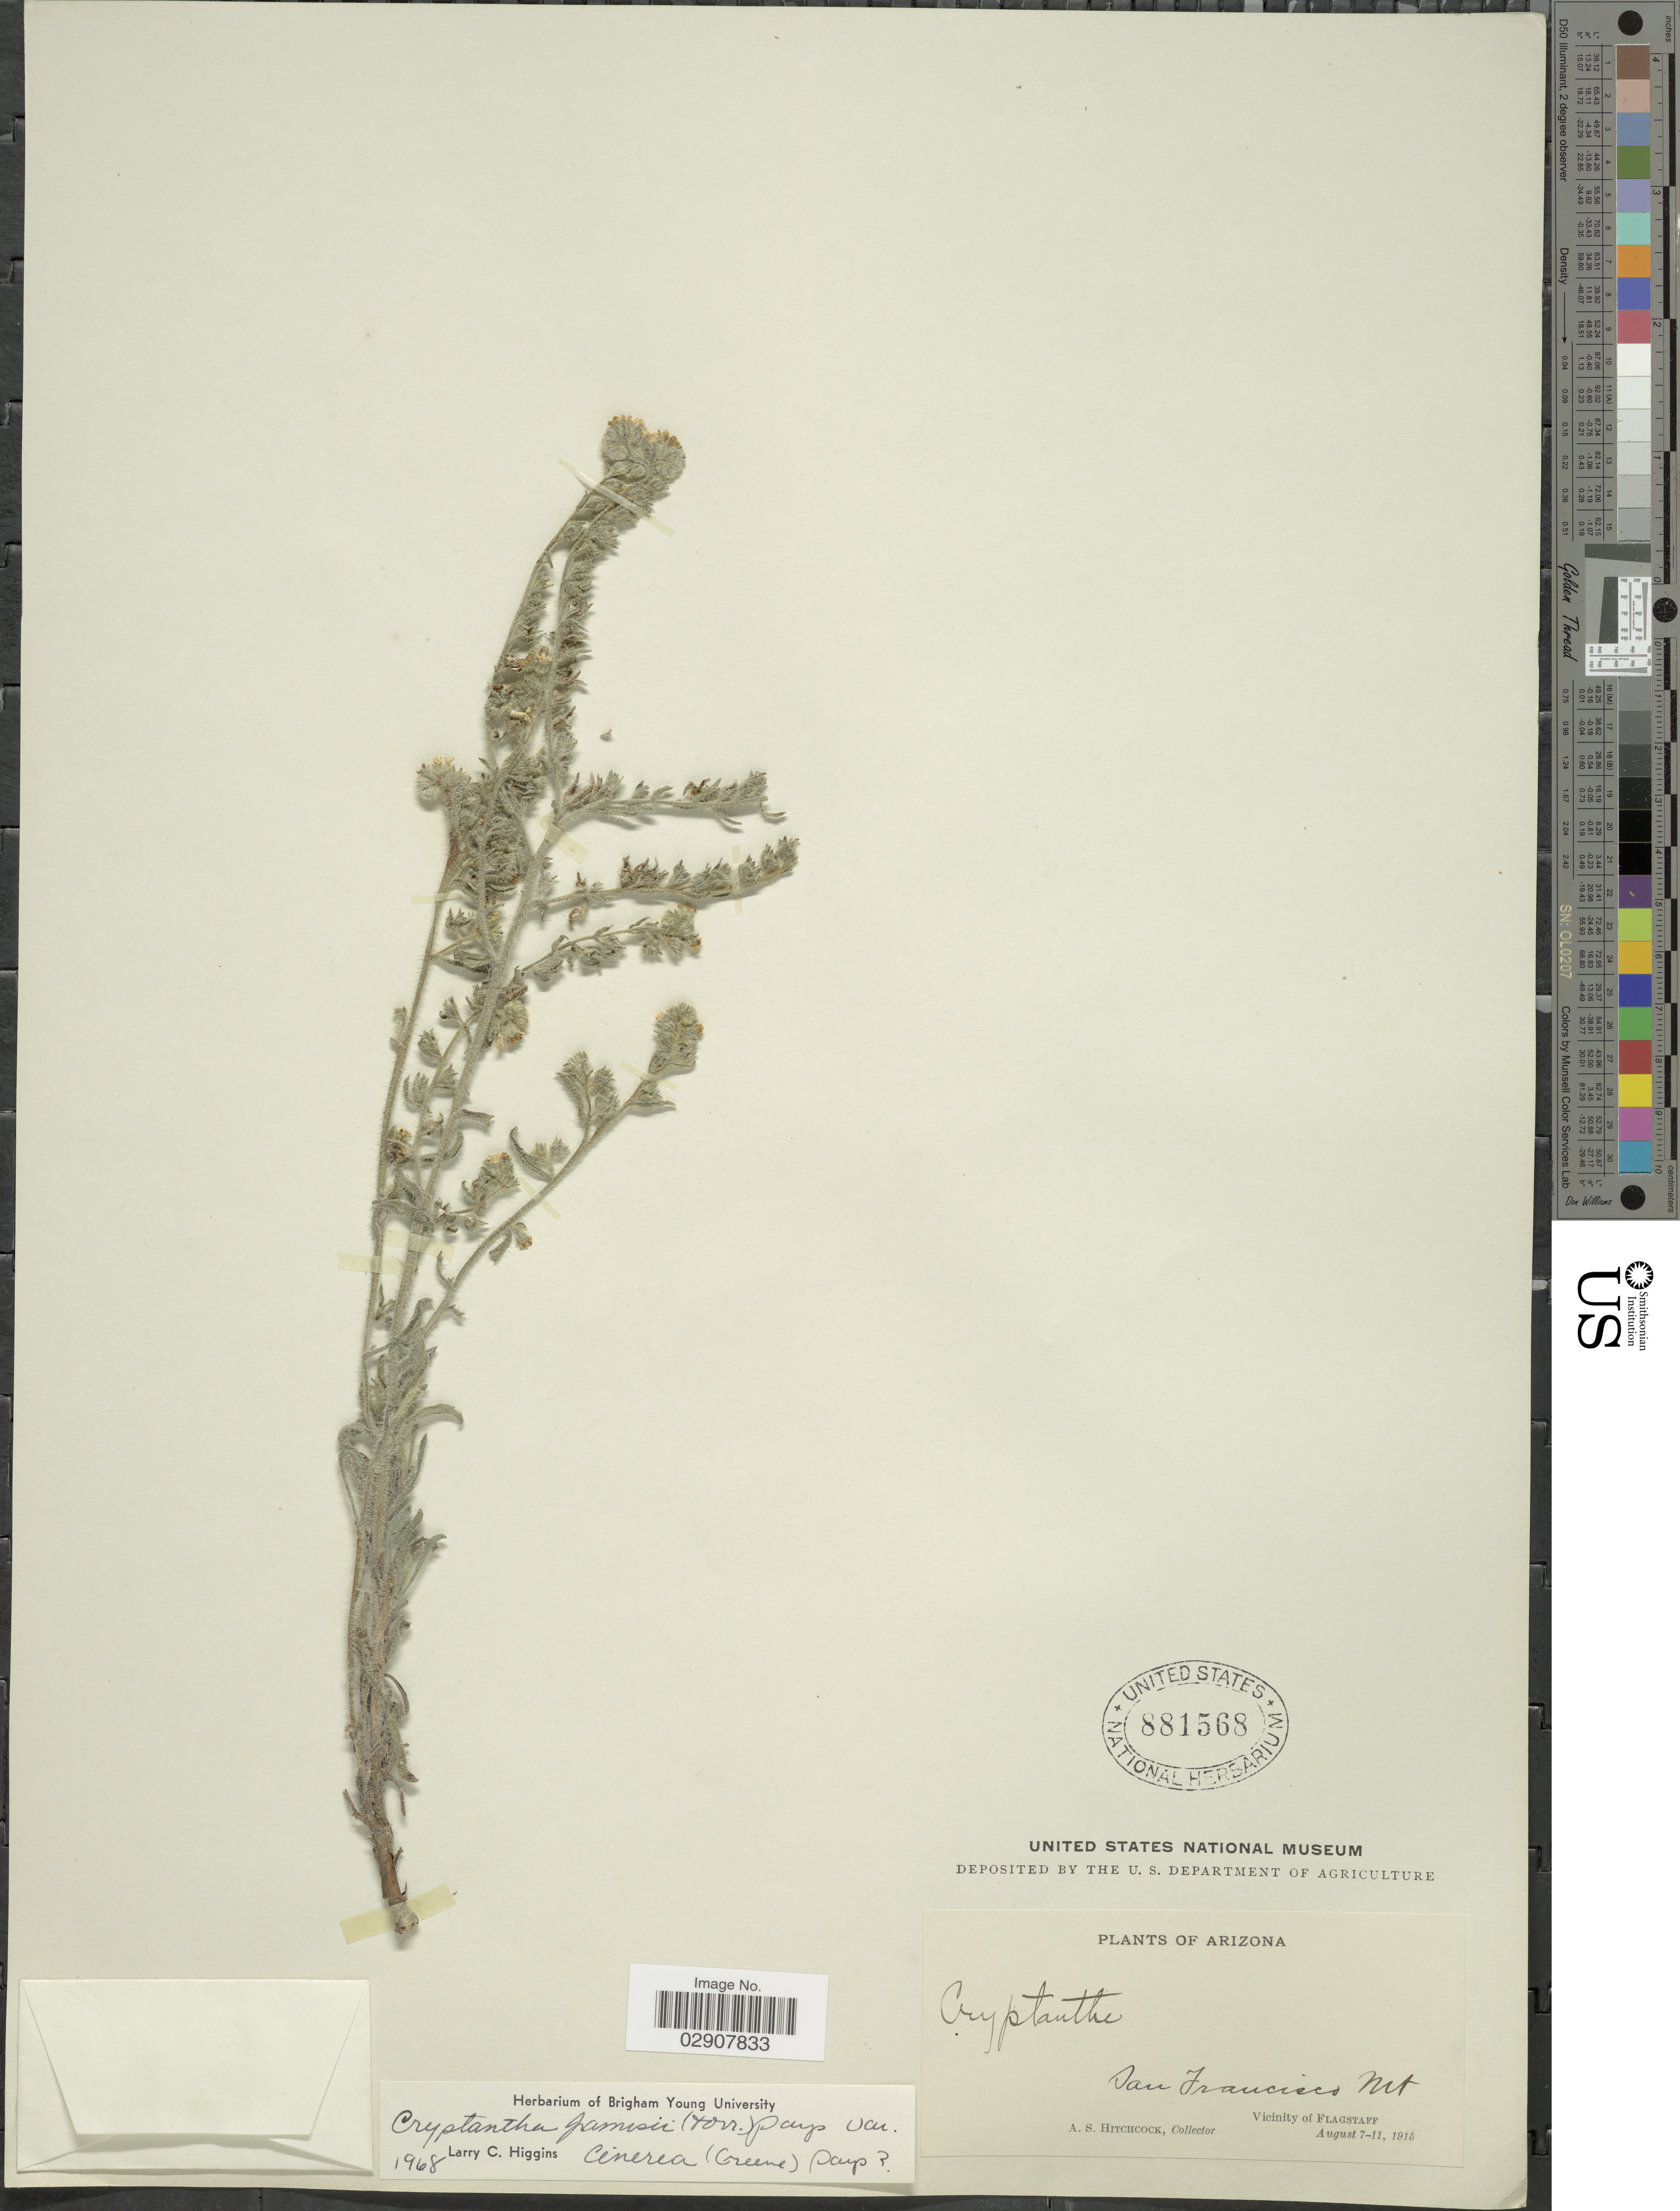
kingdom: Plantae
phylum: Tracheophyta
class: Magnoliopsida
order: Boraginales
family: Boraginaceae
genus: Cryptantha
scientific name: Cryptantha jamesii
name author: (Torr.) Payson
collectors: A. S. Hitchcock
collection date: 1915-08-07/1915-08-11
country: United States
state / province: Arizona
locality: San Francisco Mt. Vicinity of Flagstaff. Arizona.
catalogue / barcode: US 881568